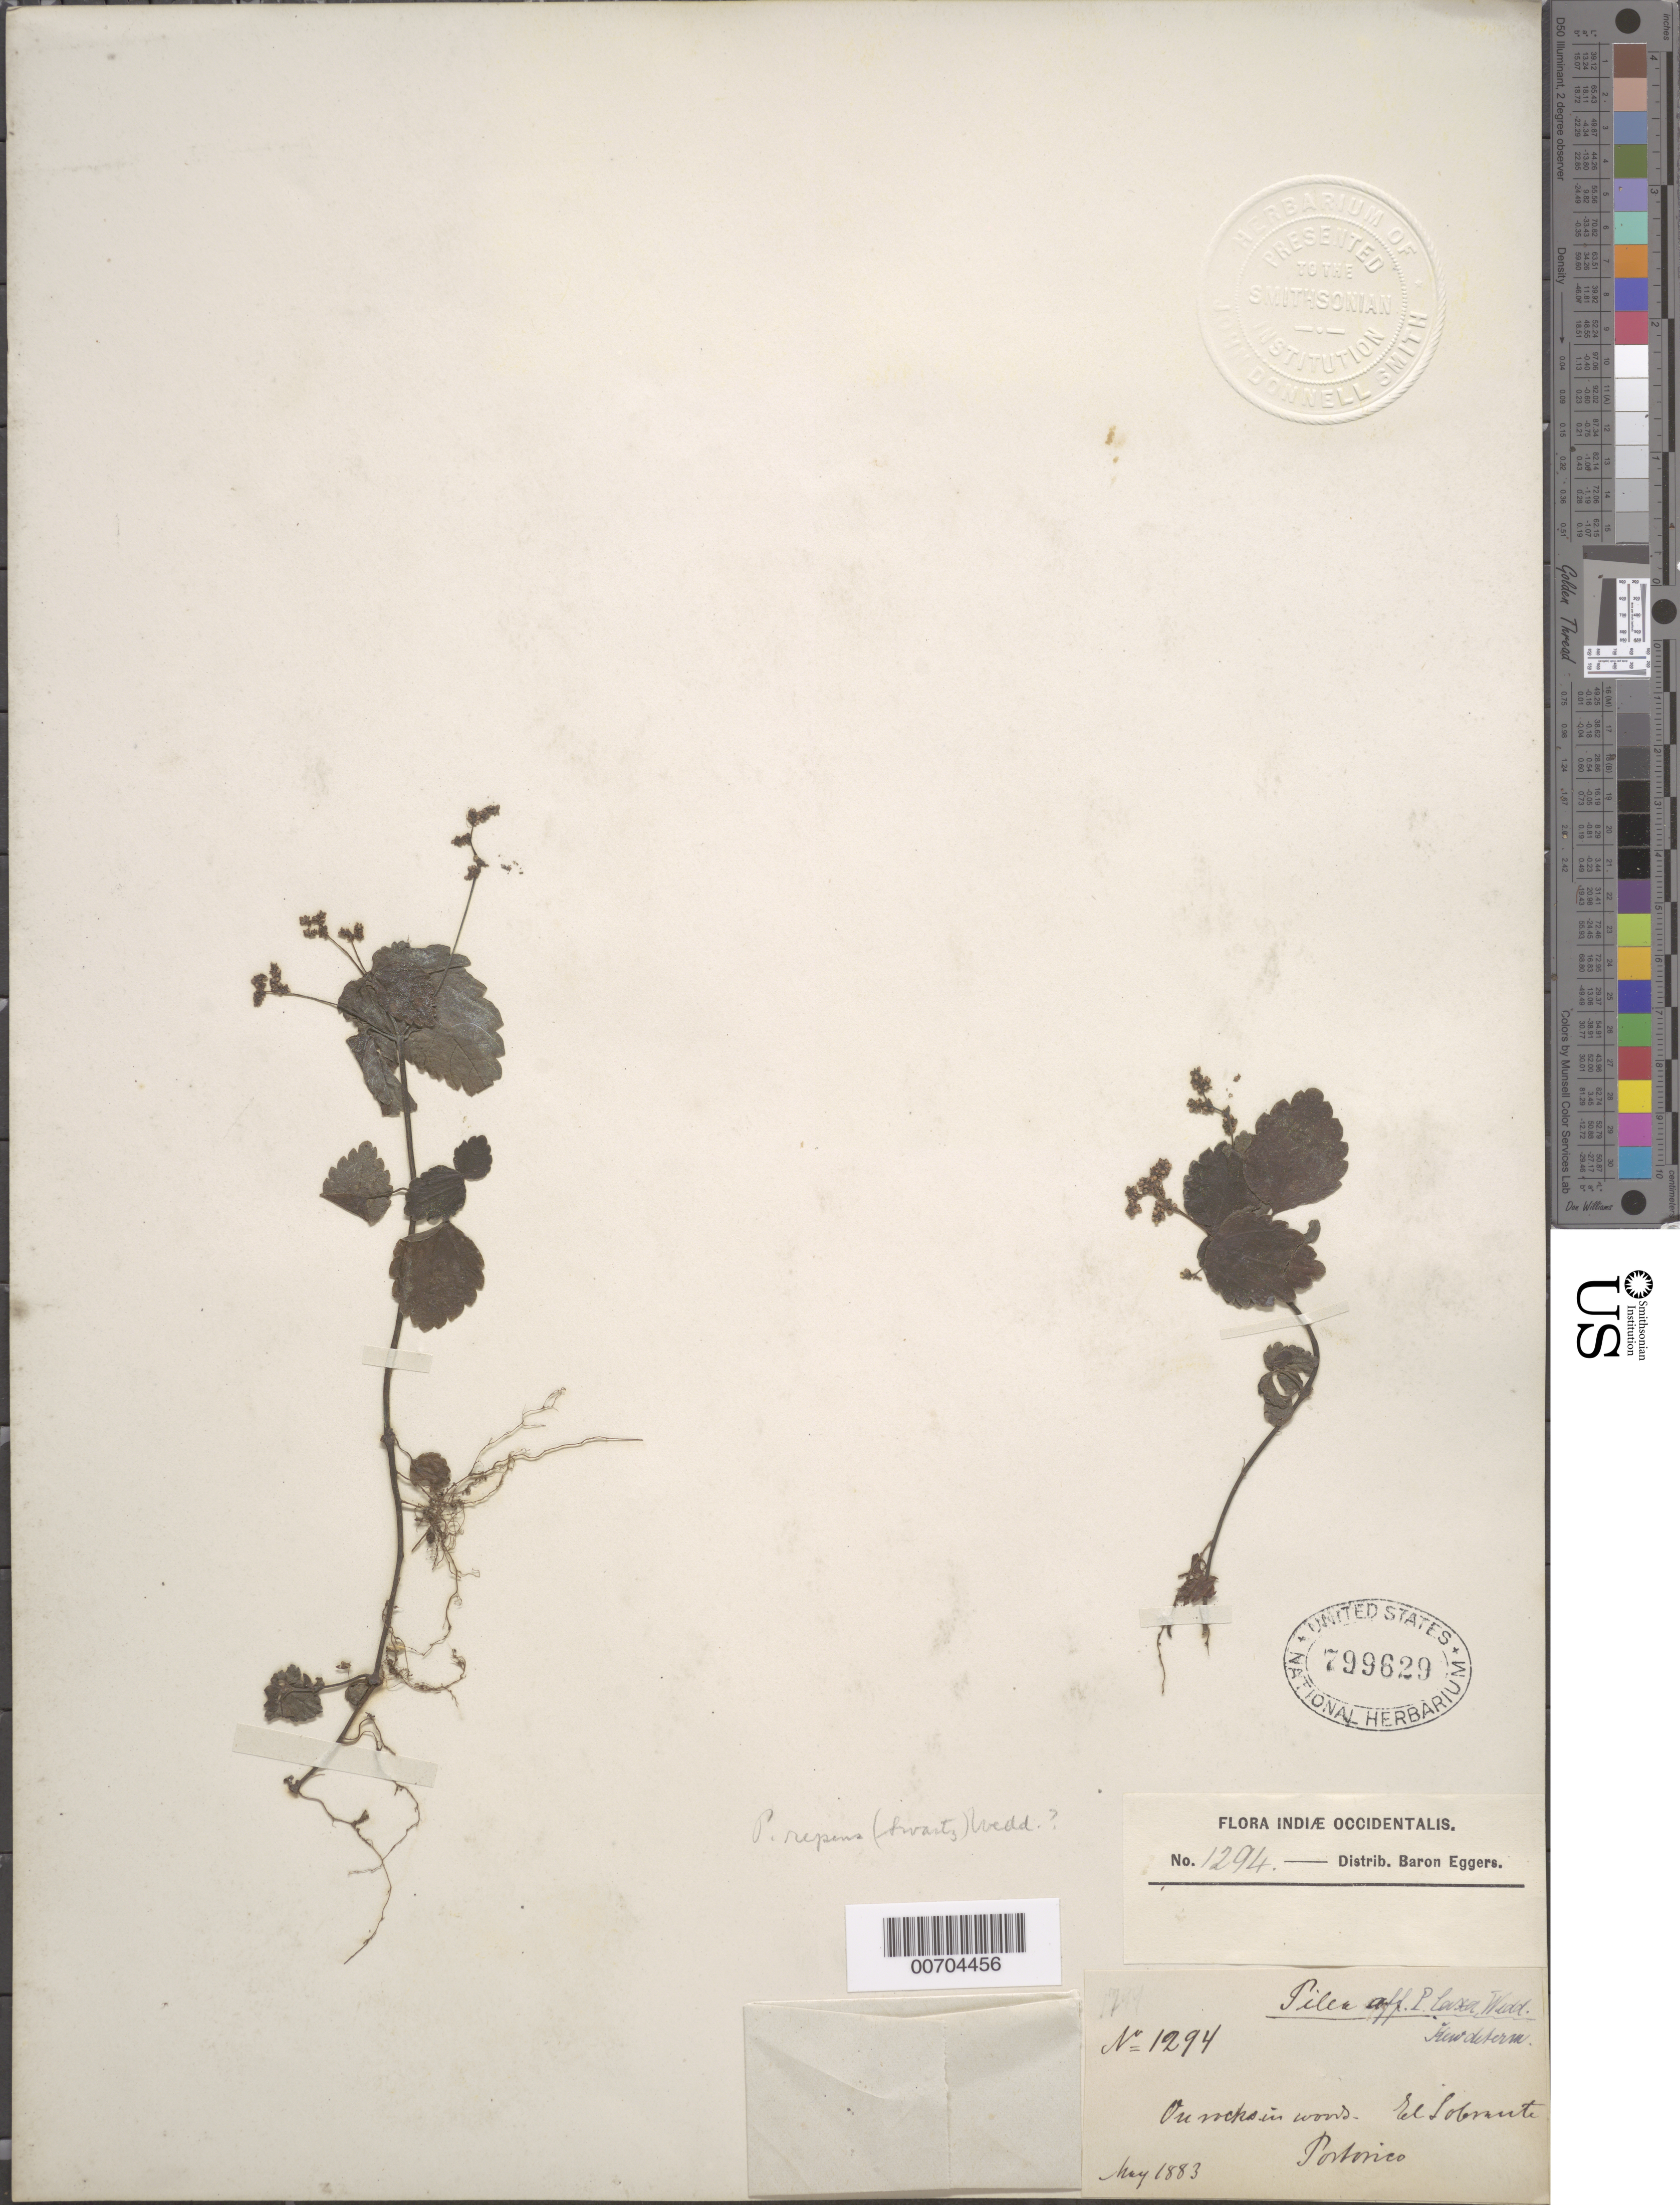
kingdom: Plantae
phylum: Tracheophyta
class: Magnoliopsida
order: Rosales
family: Urticaceae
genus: Pilea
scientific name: Pilea repens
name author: (Sw.) Wedd.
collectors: H. F. A. von Eggers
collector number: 1294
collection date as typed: May 1883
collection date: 1883-05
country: Puerto Rico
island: Greater Antilles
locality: Sierra de Naguabo ad Rio Blanco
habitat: In rocks in woods.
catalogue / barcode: US 799629